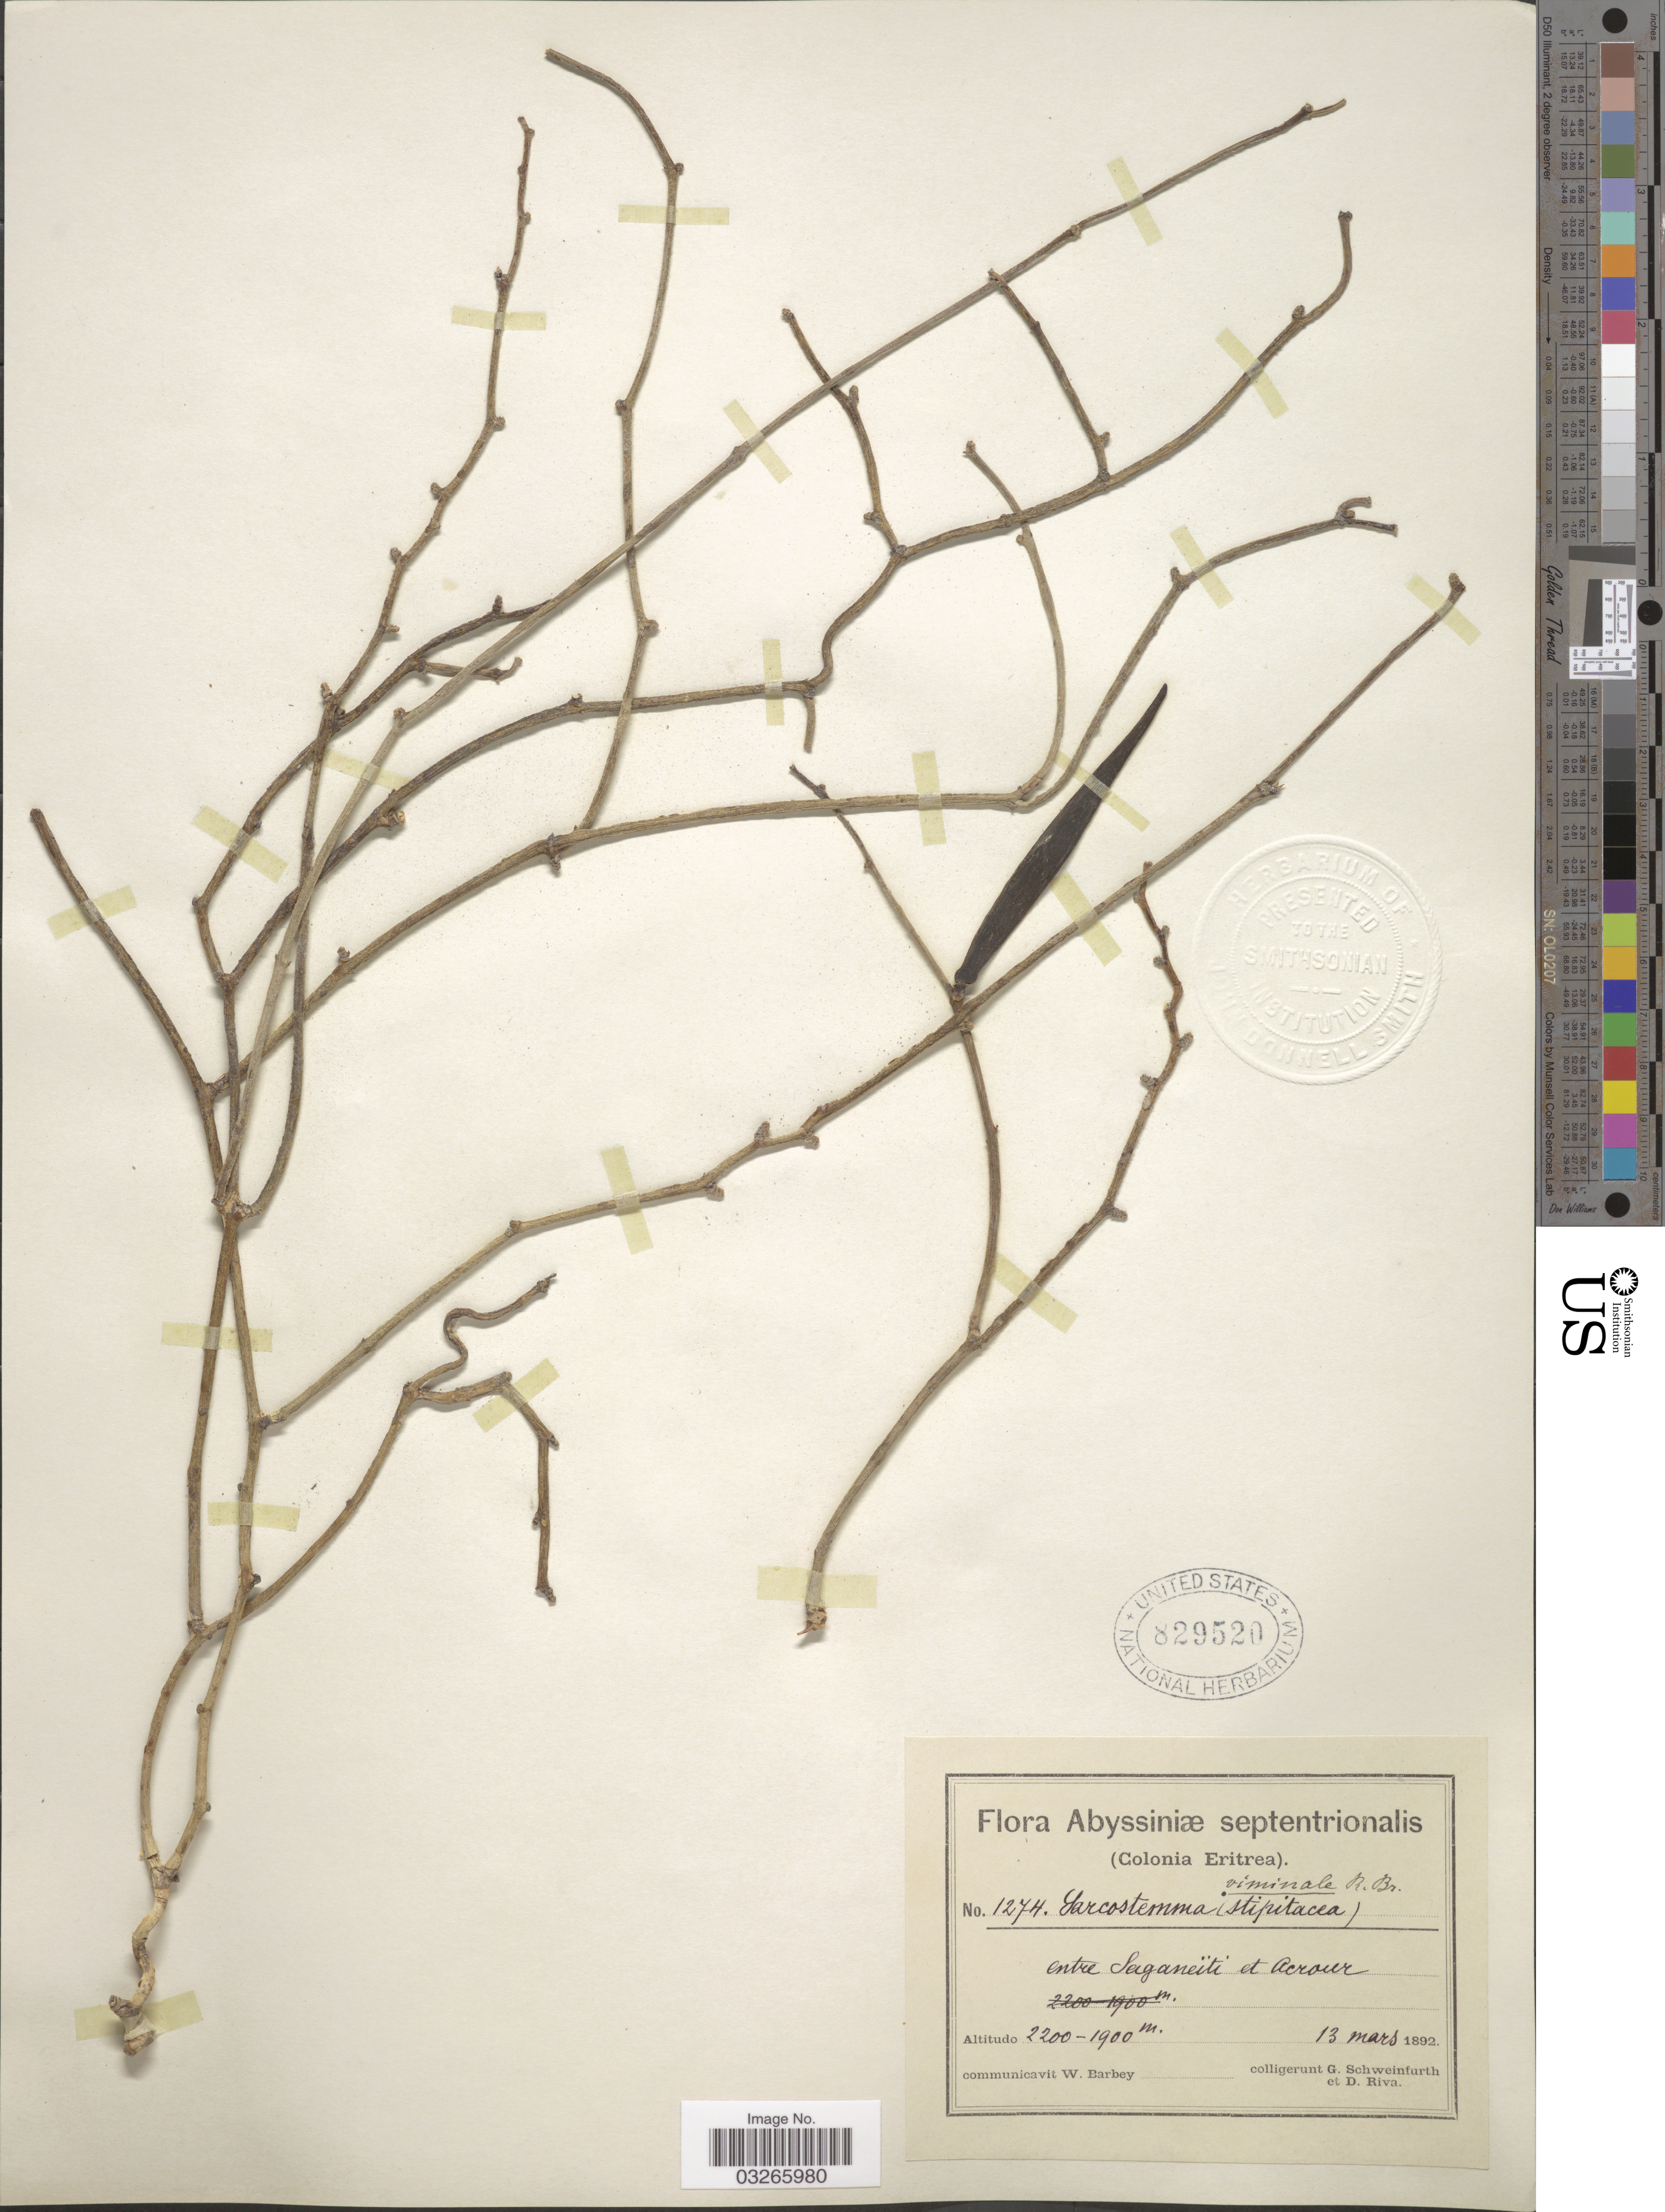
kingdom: Plantae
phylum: Tracheophyta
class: Magnoliopsida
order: Gentianales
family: Apocynaceae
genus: Sarcostemma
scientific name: Sarcostemma viminale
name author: (Linn) R. Br.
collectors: G. A. Schweinfurth (herbarium) & D. Riva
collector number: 1274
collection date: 1892-03-13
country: Eritrea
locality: Abyssiniæ septentrionalis. (Colonia Eritrea). Entre Saganeïti et Acrour.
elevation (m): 1900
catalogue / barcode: US 829520